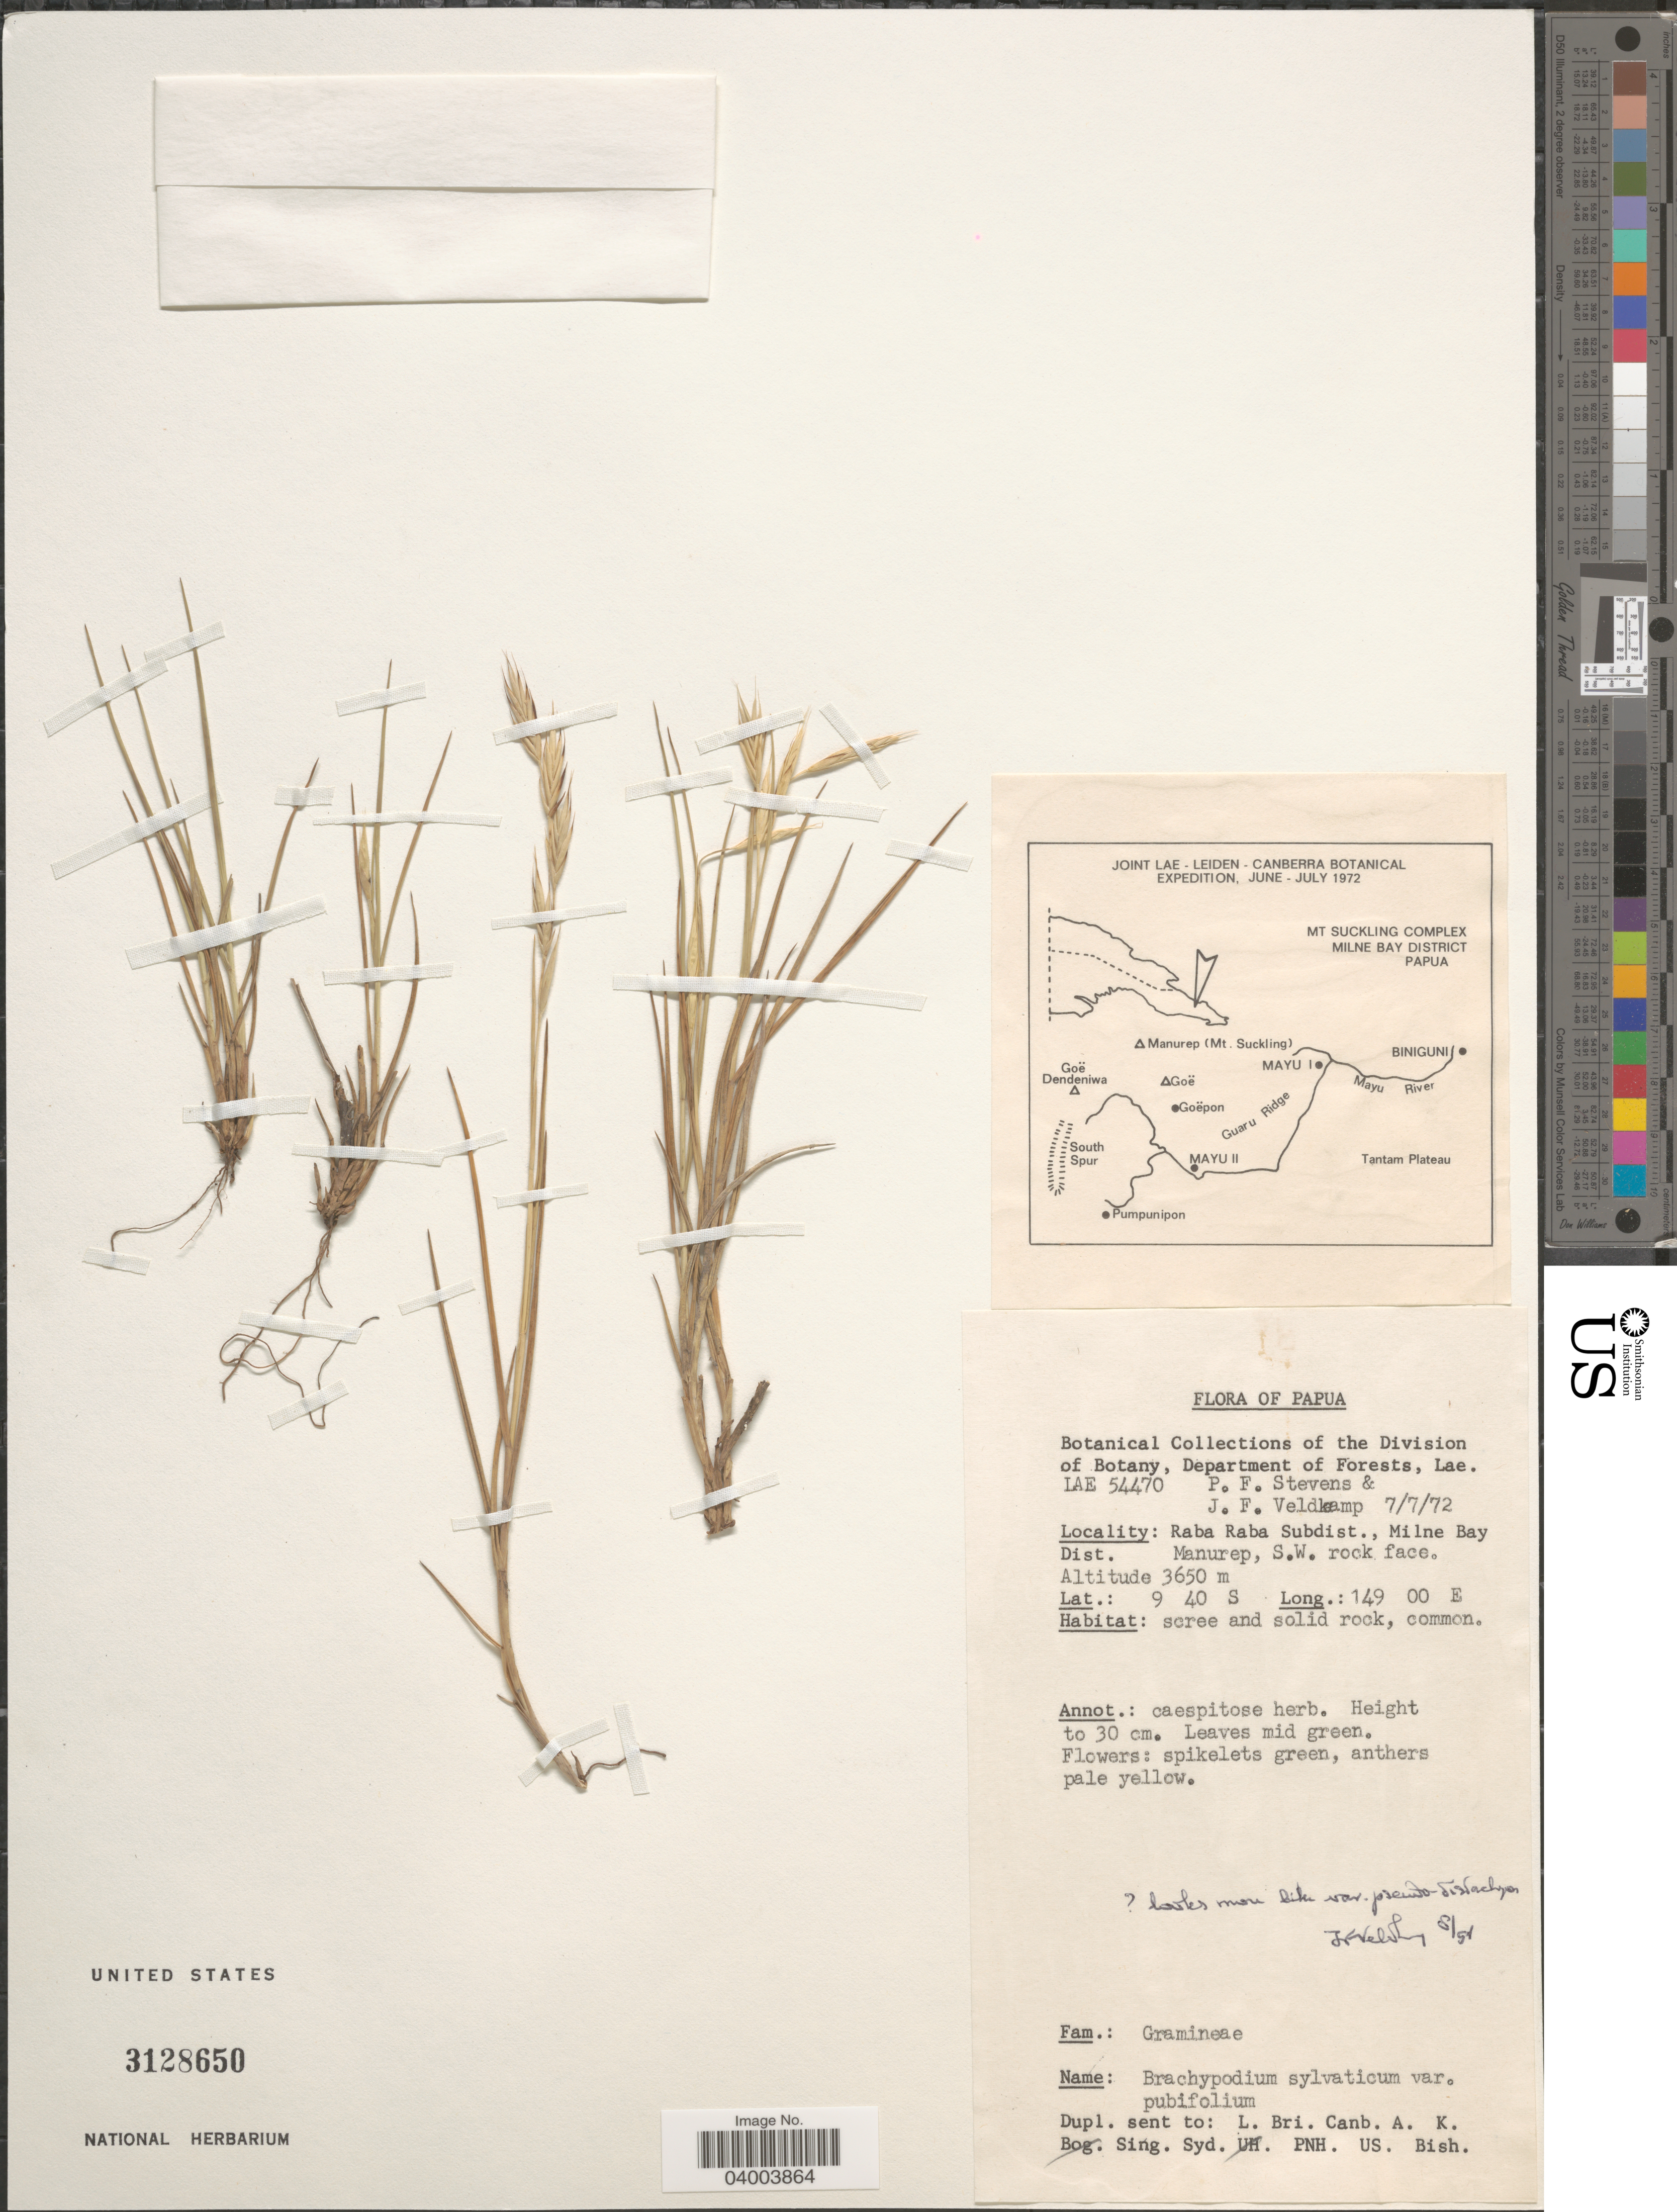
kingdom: Plantae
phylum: Tracheophyta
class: Liliopsida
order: Poales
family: Poaceae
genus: Brachypodium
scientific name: Brachypodium sylvaticum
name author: (Huds.) P. Beauv.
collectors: P. F. Stevens & J. F. Veldkamp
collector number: LAE 54470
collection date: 1972-07-07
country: Papua New Guinea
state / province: Milne Bay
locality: Papua. Raba Raba Subdist., Milne Bay Dist. Manurep, S.W. rock face.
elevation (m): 3650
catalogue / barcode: US 3128650